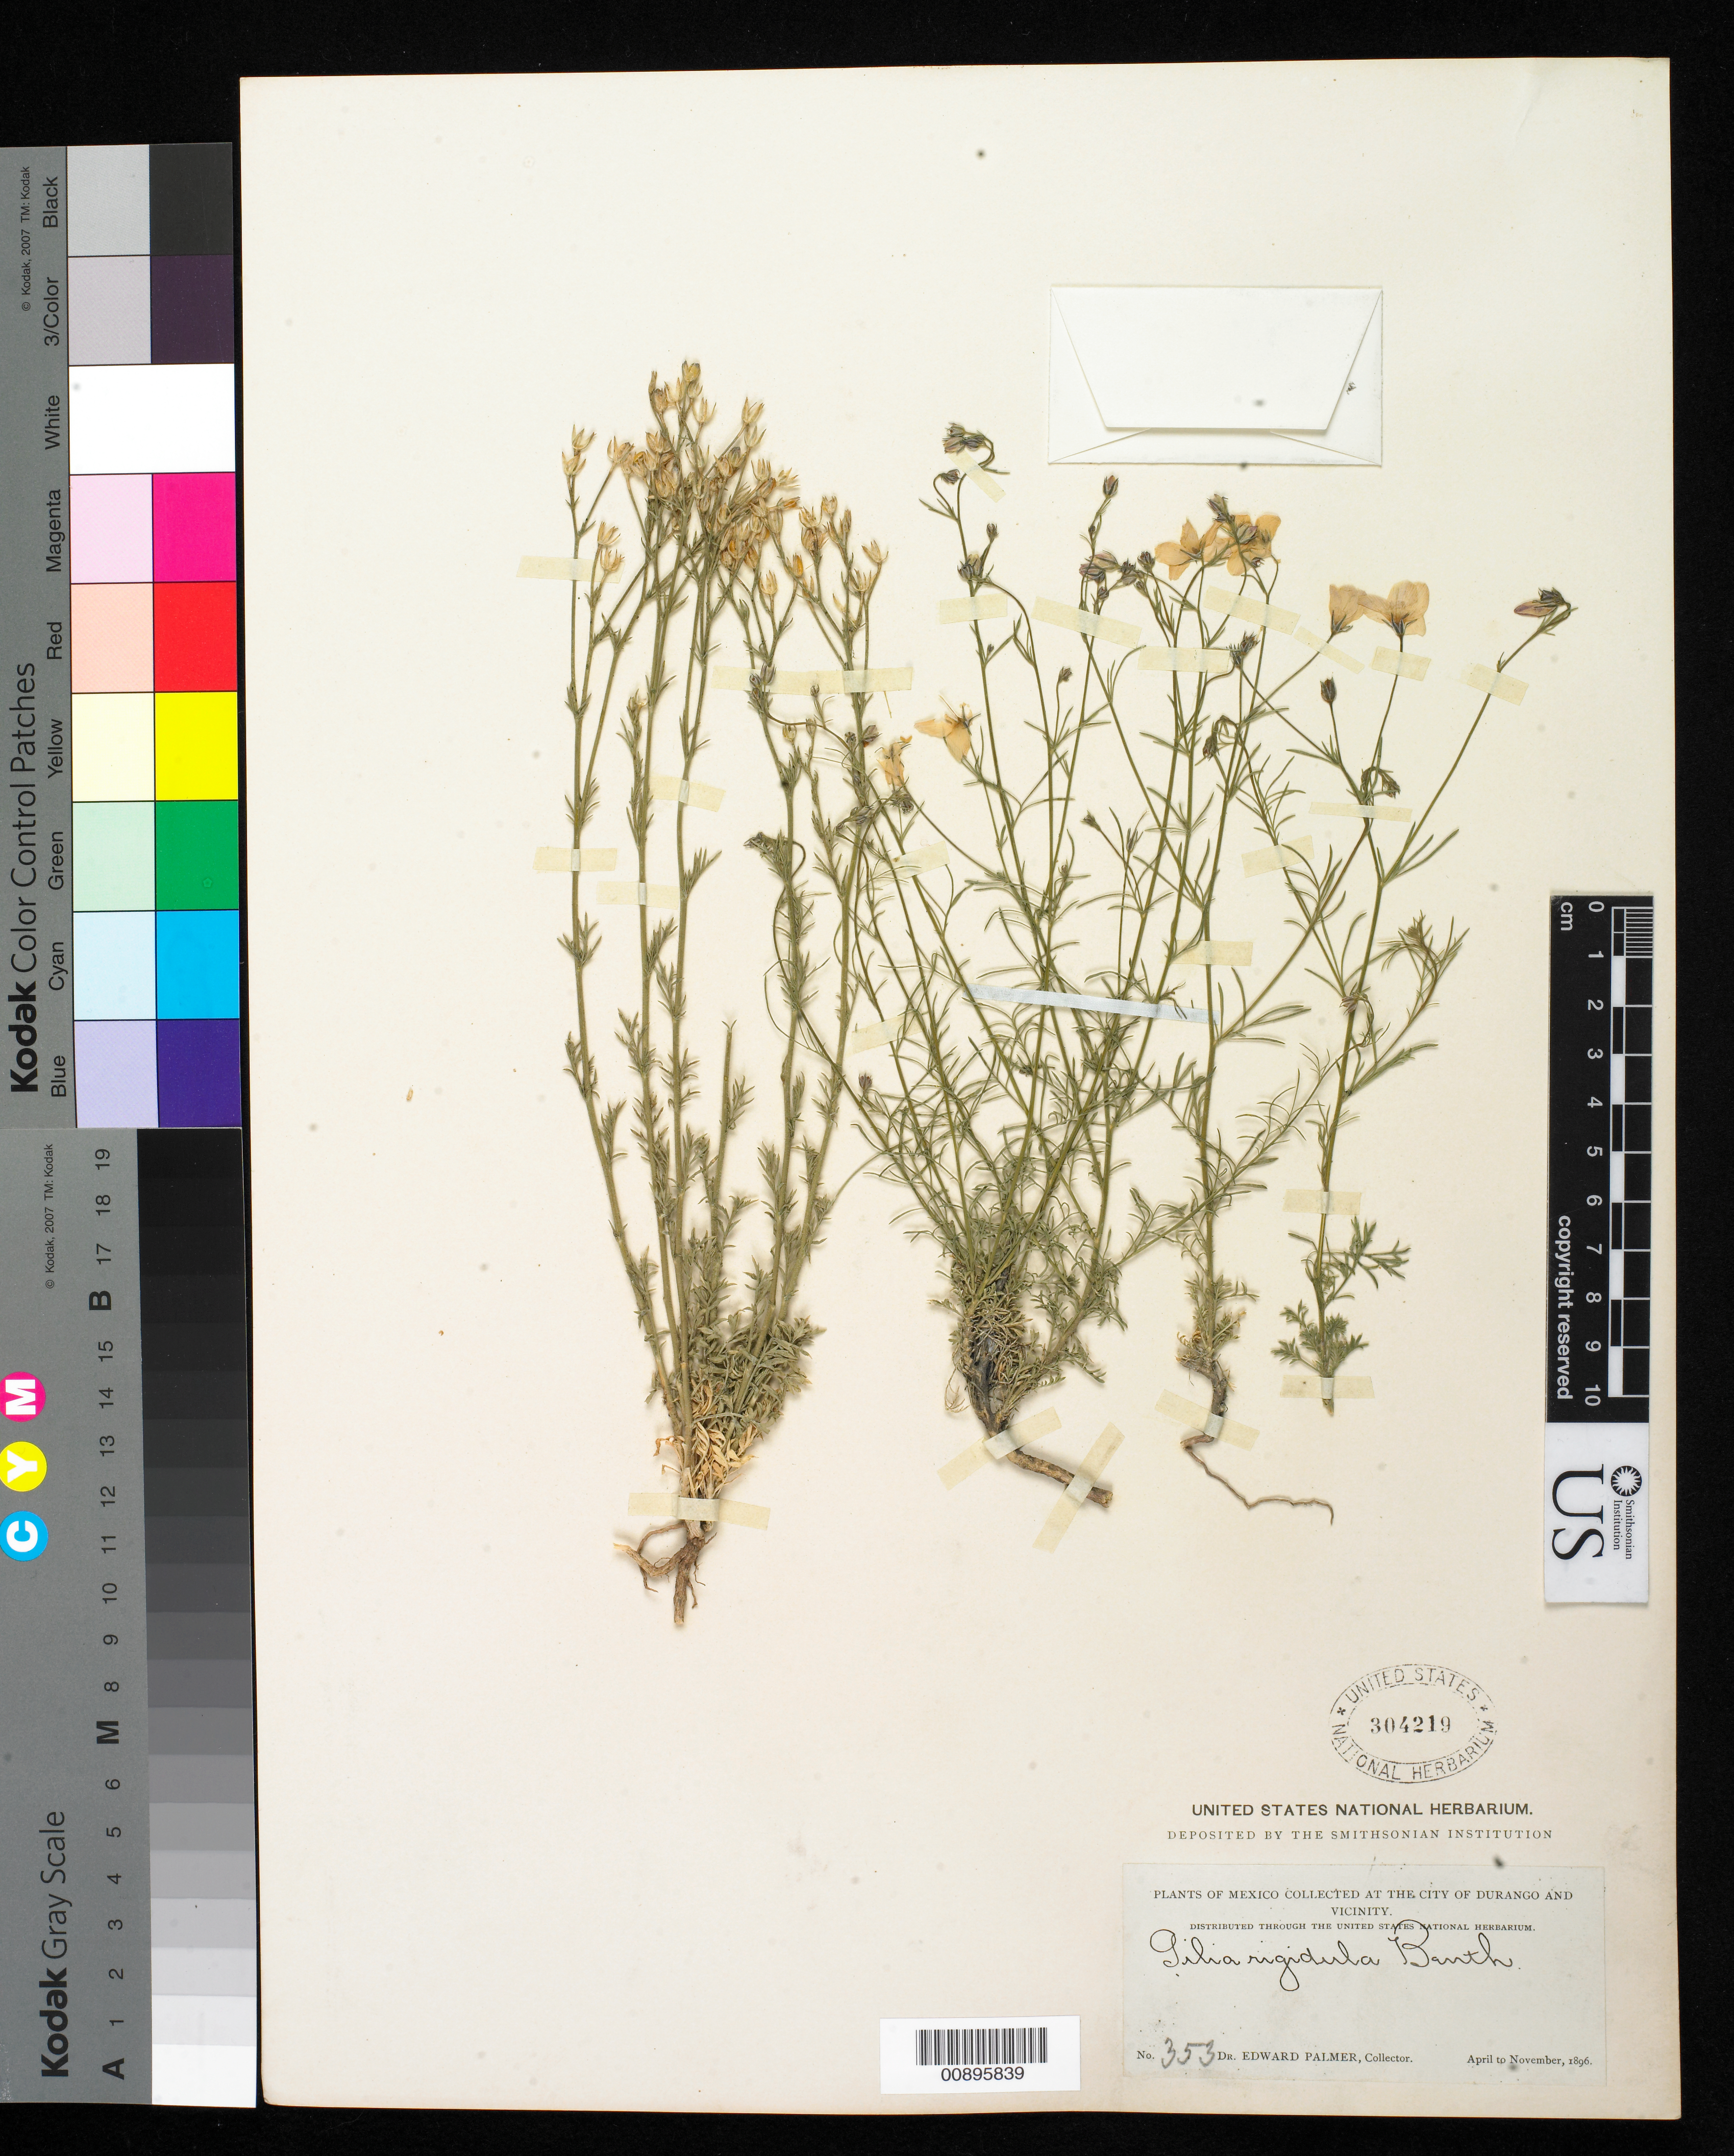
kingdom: Plantae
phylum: Tracheophyta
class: Magnoliopsida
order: Ericales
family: Polemoniaceae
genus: Giliastrum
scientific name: Giliastrum purpusii subsp. platylobum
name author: (I.M. Johnst.) J.M. Porter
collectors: E. Palmer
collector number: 353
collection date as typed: Apr 1896 to -- Nov 1896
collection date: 1896-04/1896-11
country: Mexico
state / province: Durango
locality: City of Durango and vicinity.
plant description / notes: Cited by I.M. Johnston, J. Arnold Arbor. 24(1): 95. 1943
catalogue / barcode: US 304219